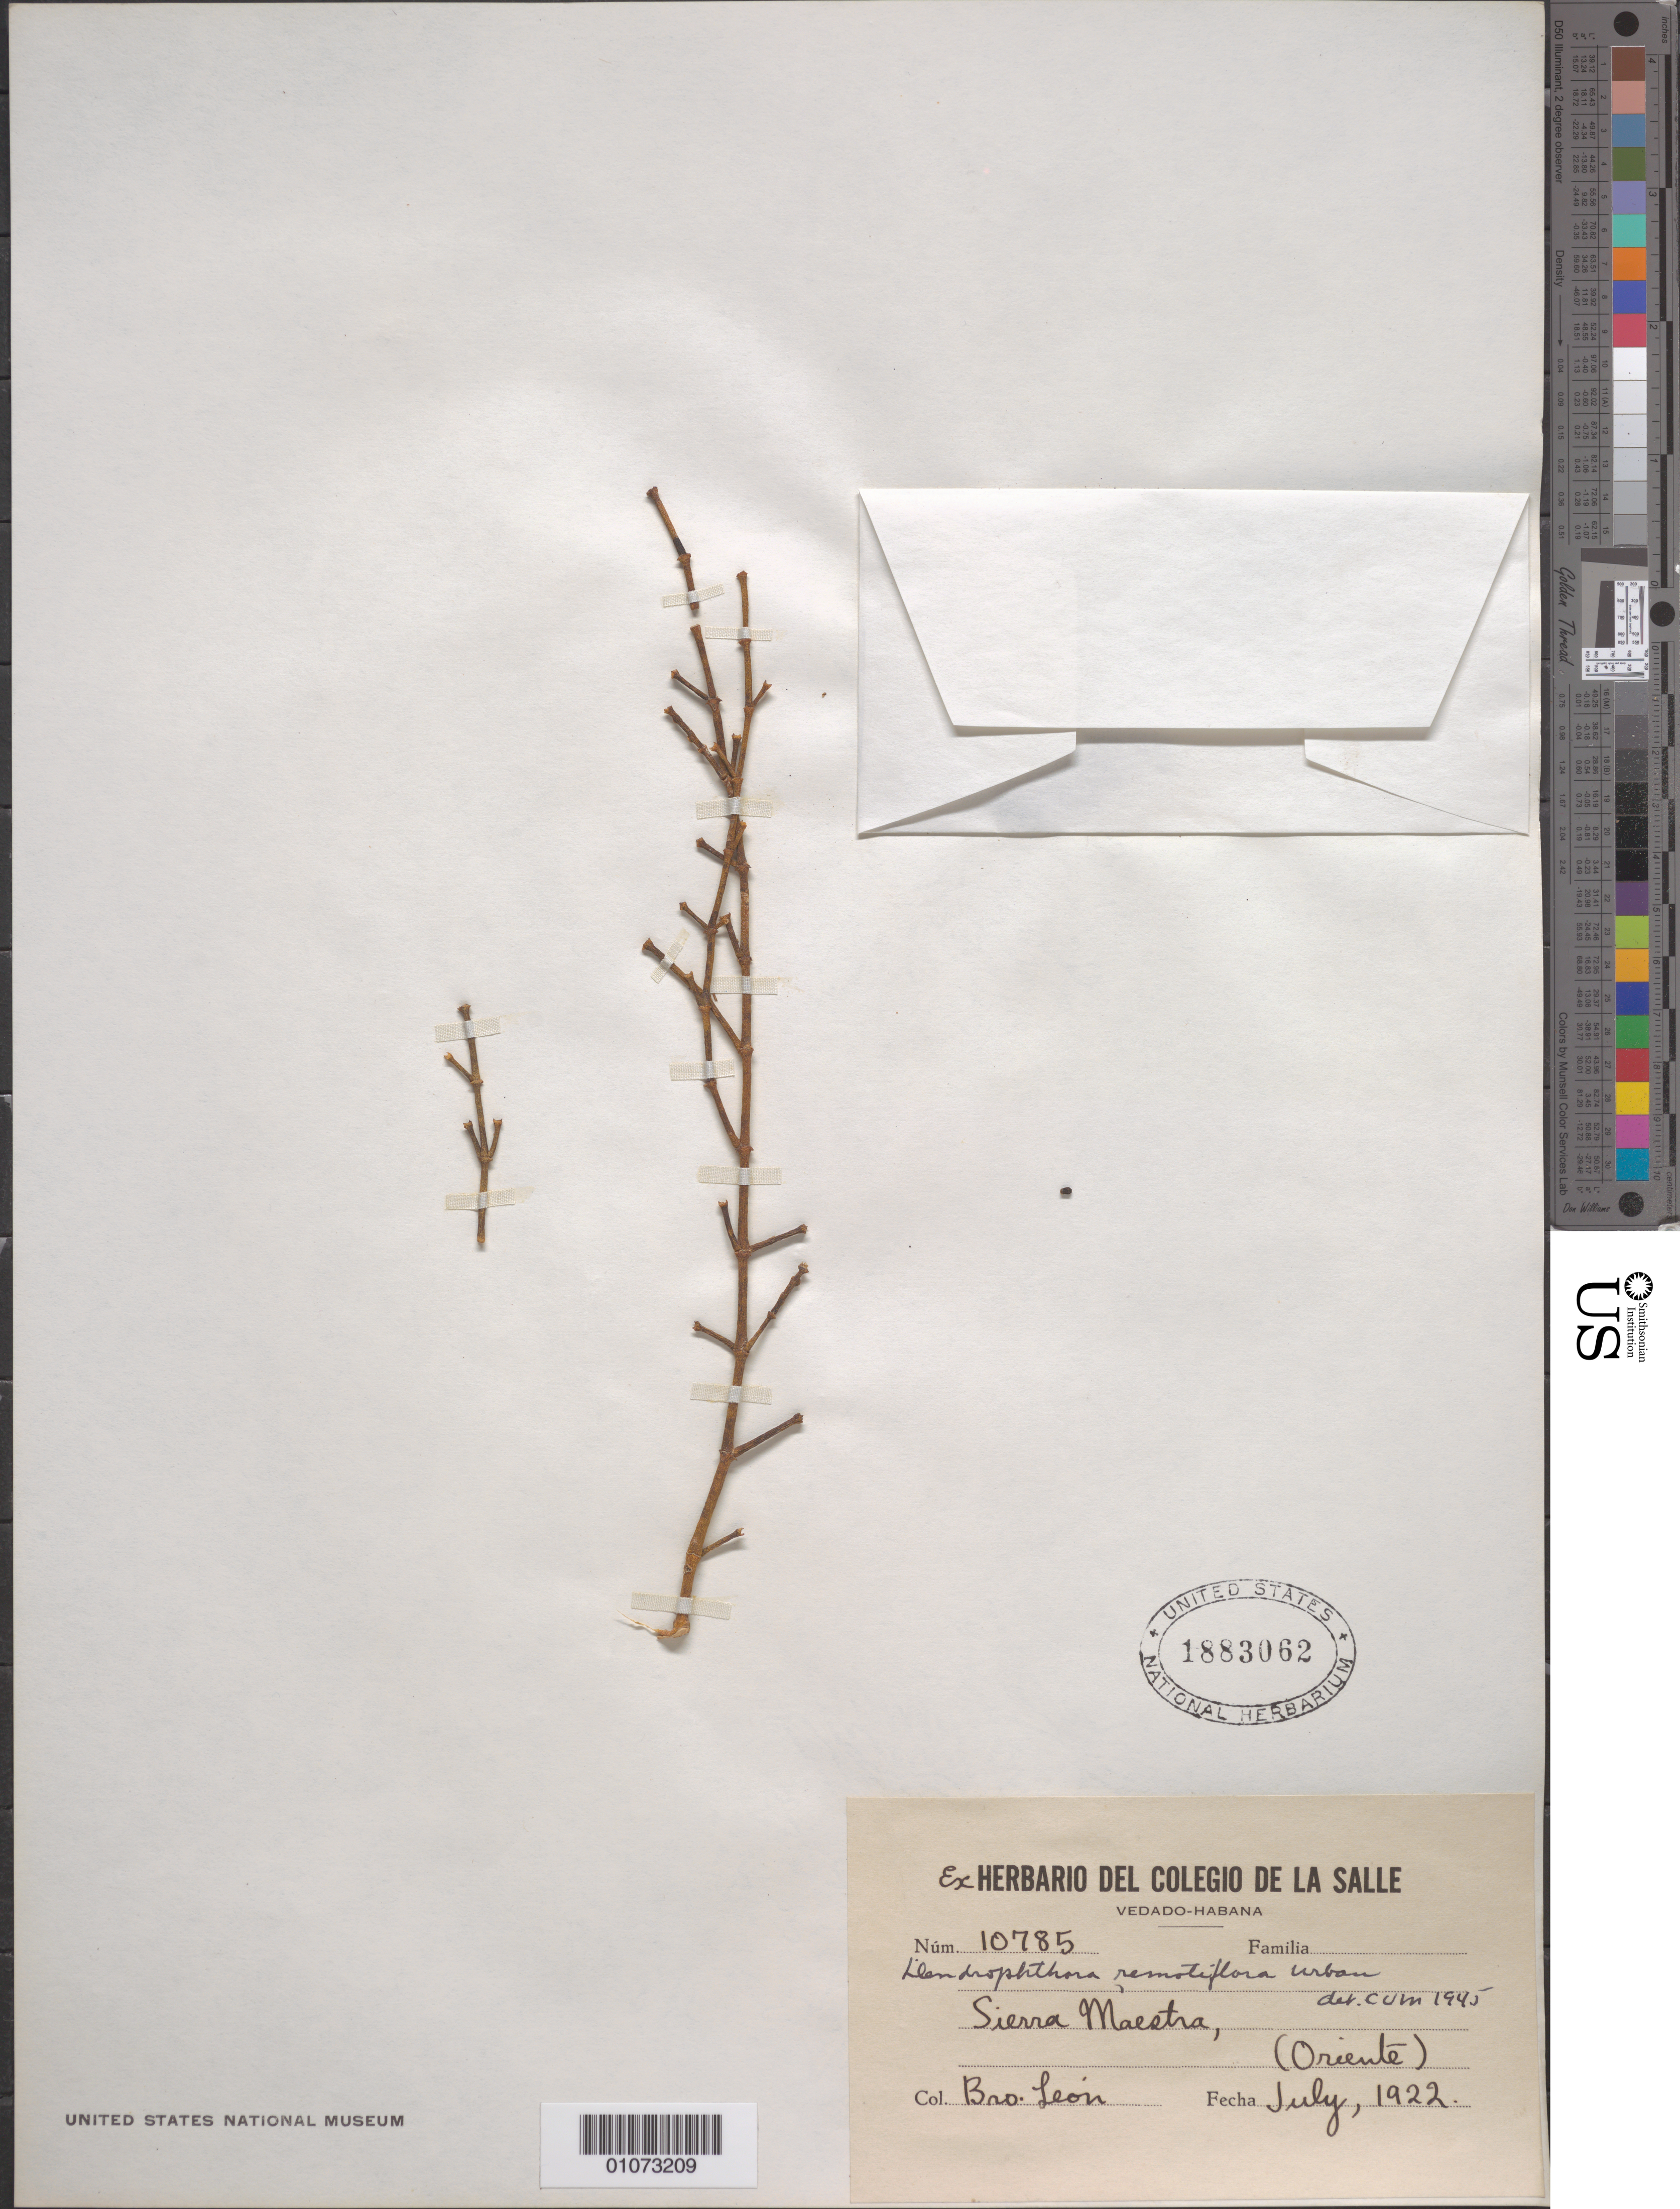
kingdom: Plantae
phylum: Tracheophyta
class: Magnoliopsida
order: Santalales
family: Viscaceae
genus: Dendrophthora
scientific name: Dendrophthora remotiflora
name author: Urb.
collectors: Bro. León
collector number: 10785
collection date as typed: Jul 1922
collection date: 1922-07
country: Cuba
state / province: Oriente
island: Cuba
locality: Sierra Maestra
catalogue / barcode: US 1883062